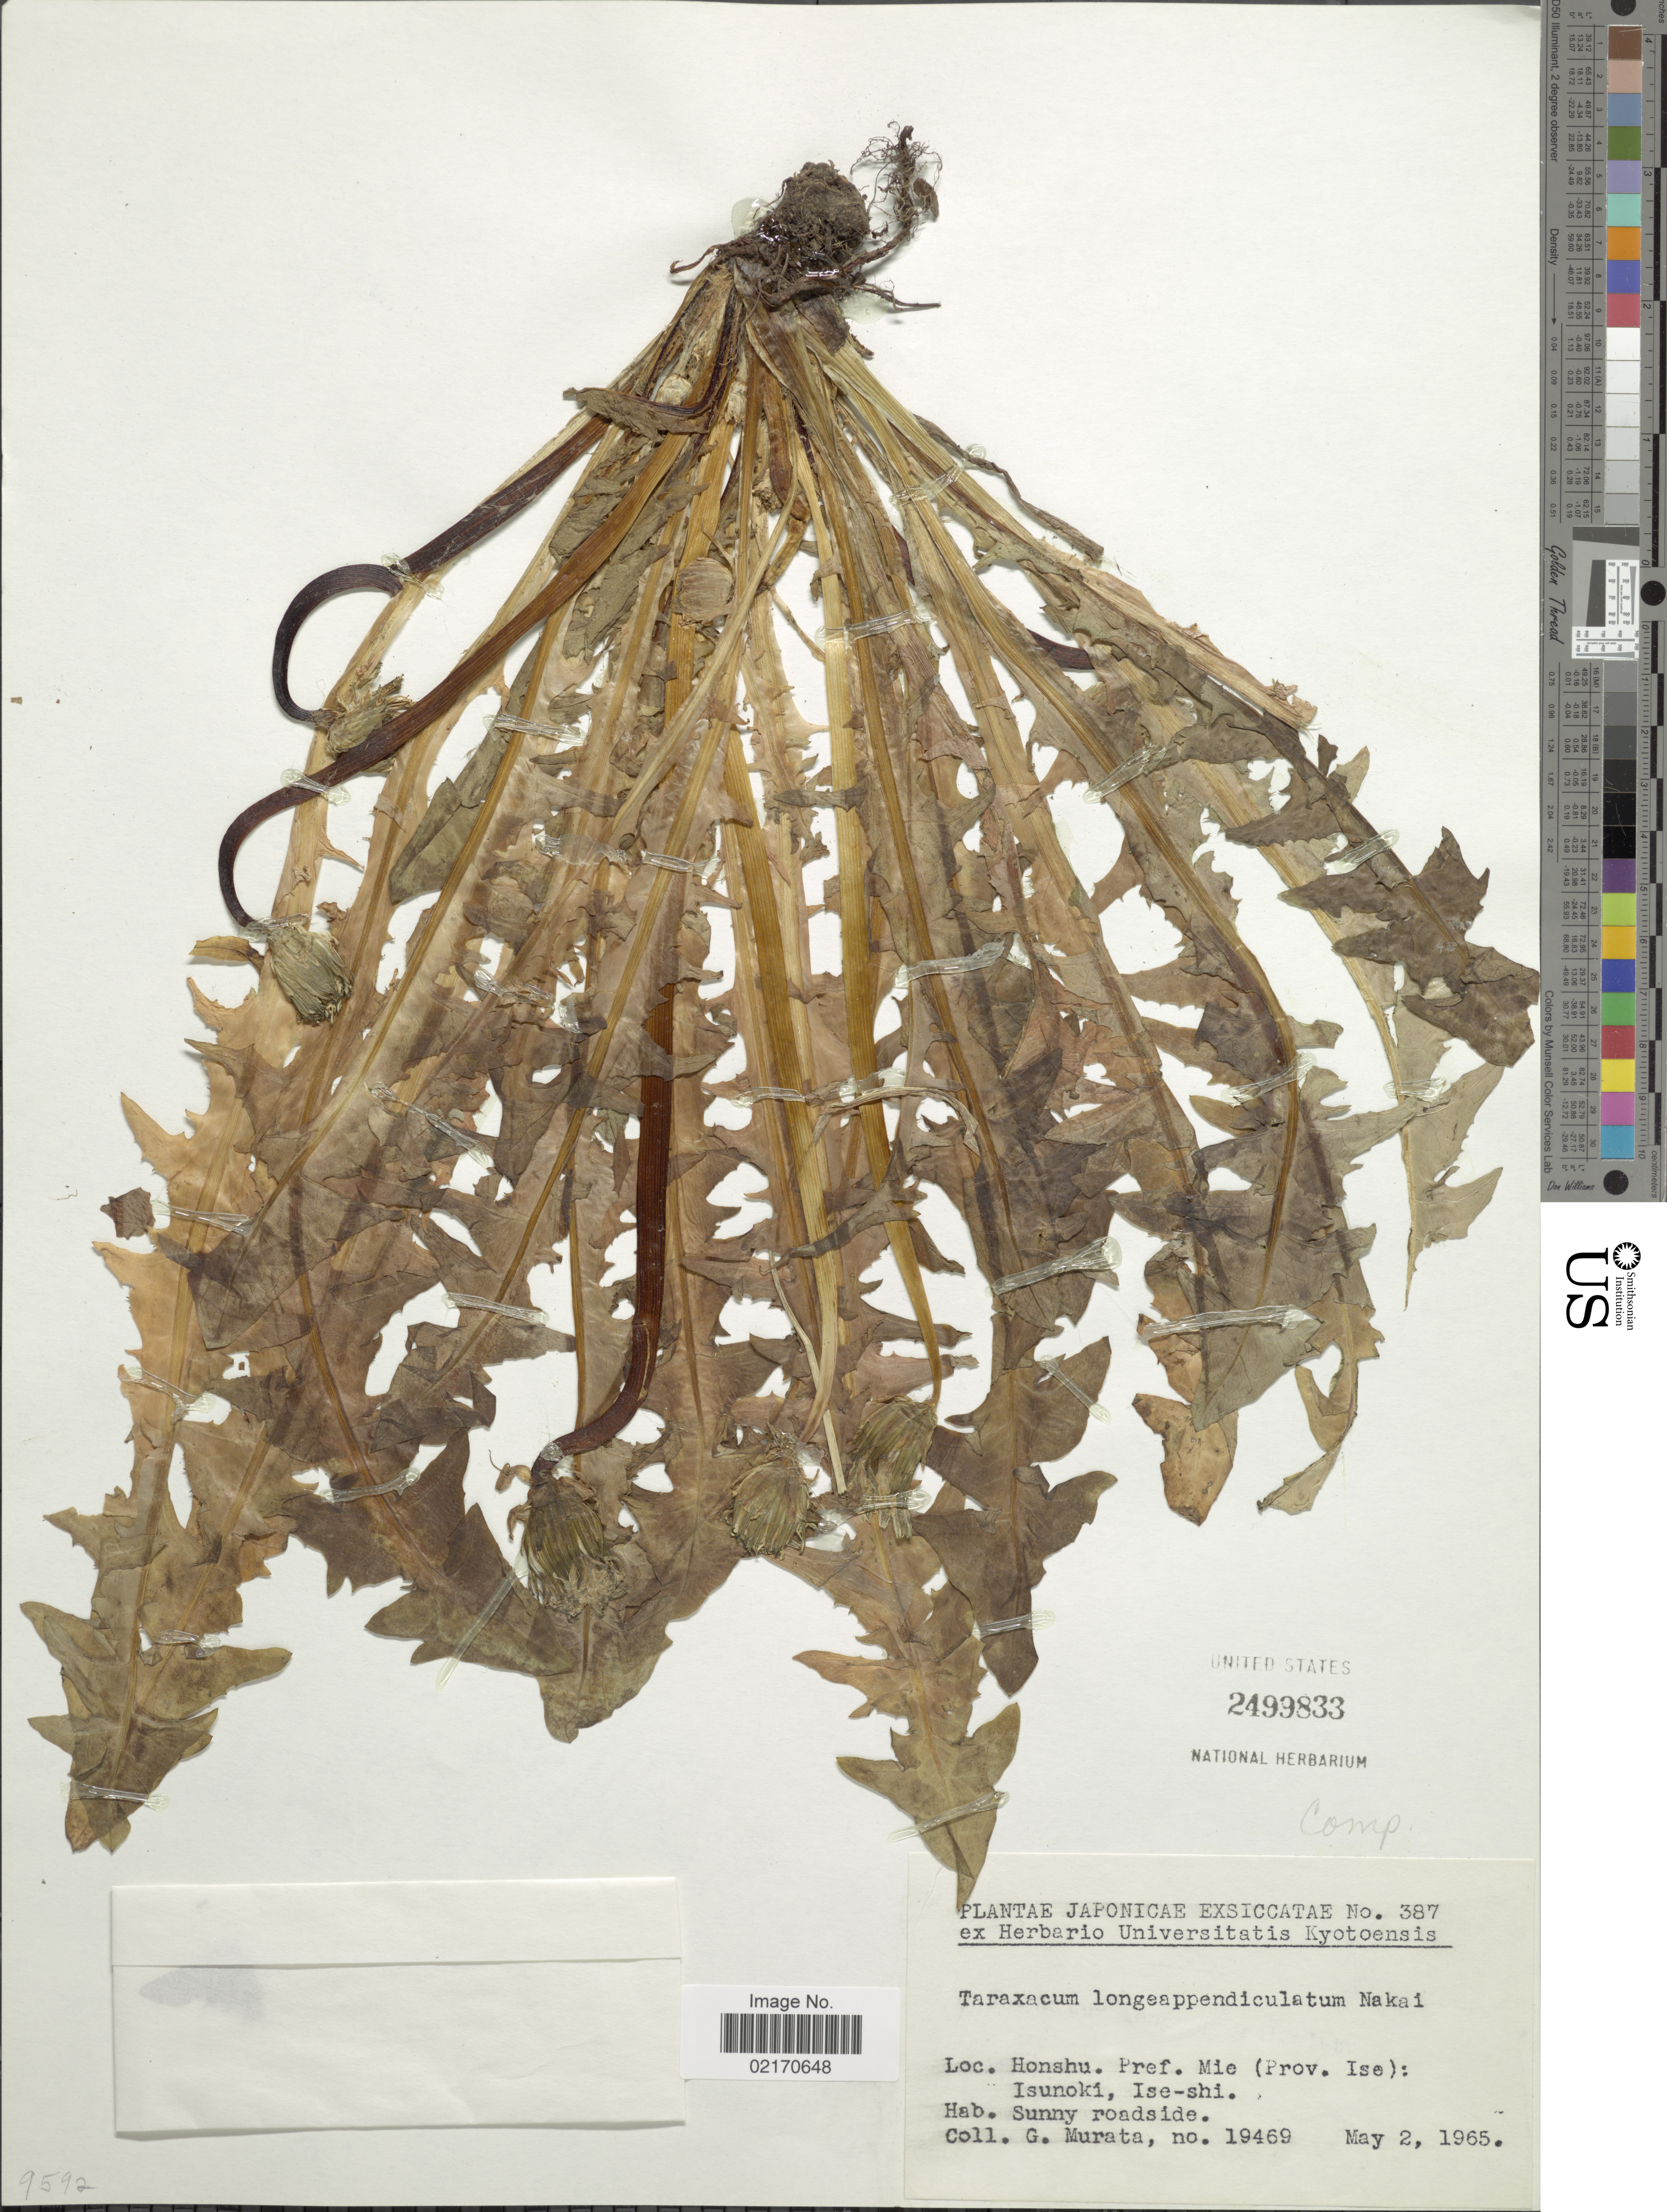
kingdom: Plantae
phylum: Tracheophyta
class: Magnoliopsida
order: Asterales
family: Asteraceae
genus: Taraxacum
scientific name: Taraxacum longeappendiculatum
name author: Nakai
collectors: G. Murata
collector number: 19469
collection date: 1965-05-02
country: Japan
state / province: Mie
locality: Japonicae, Honshu, Pref. Mie (Prov. Ise): Isunoki, Ise-shi.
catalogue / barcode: US 2499833